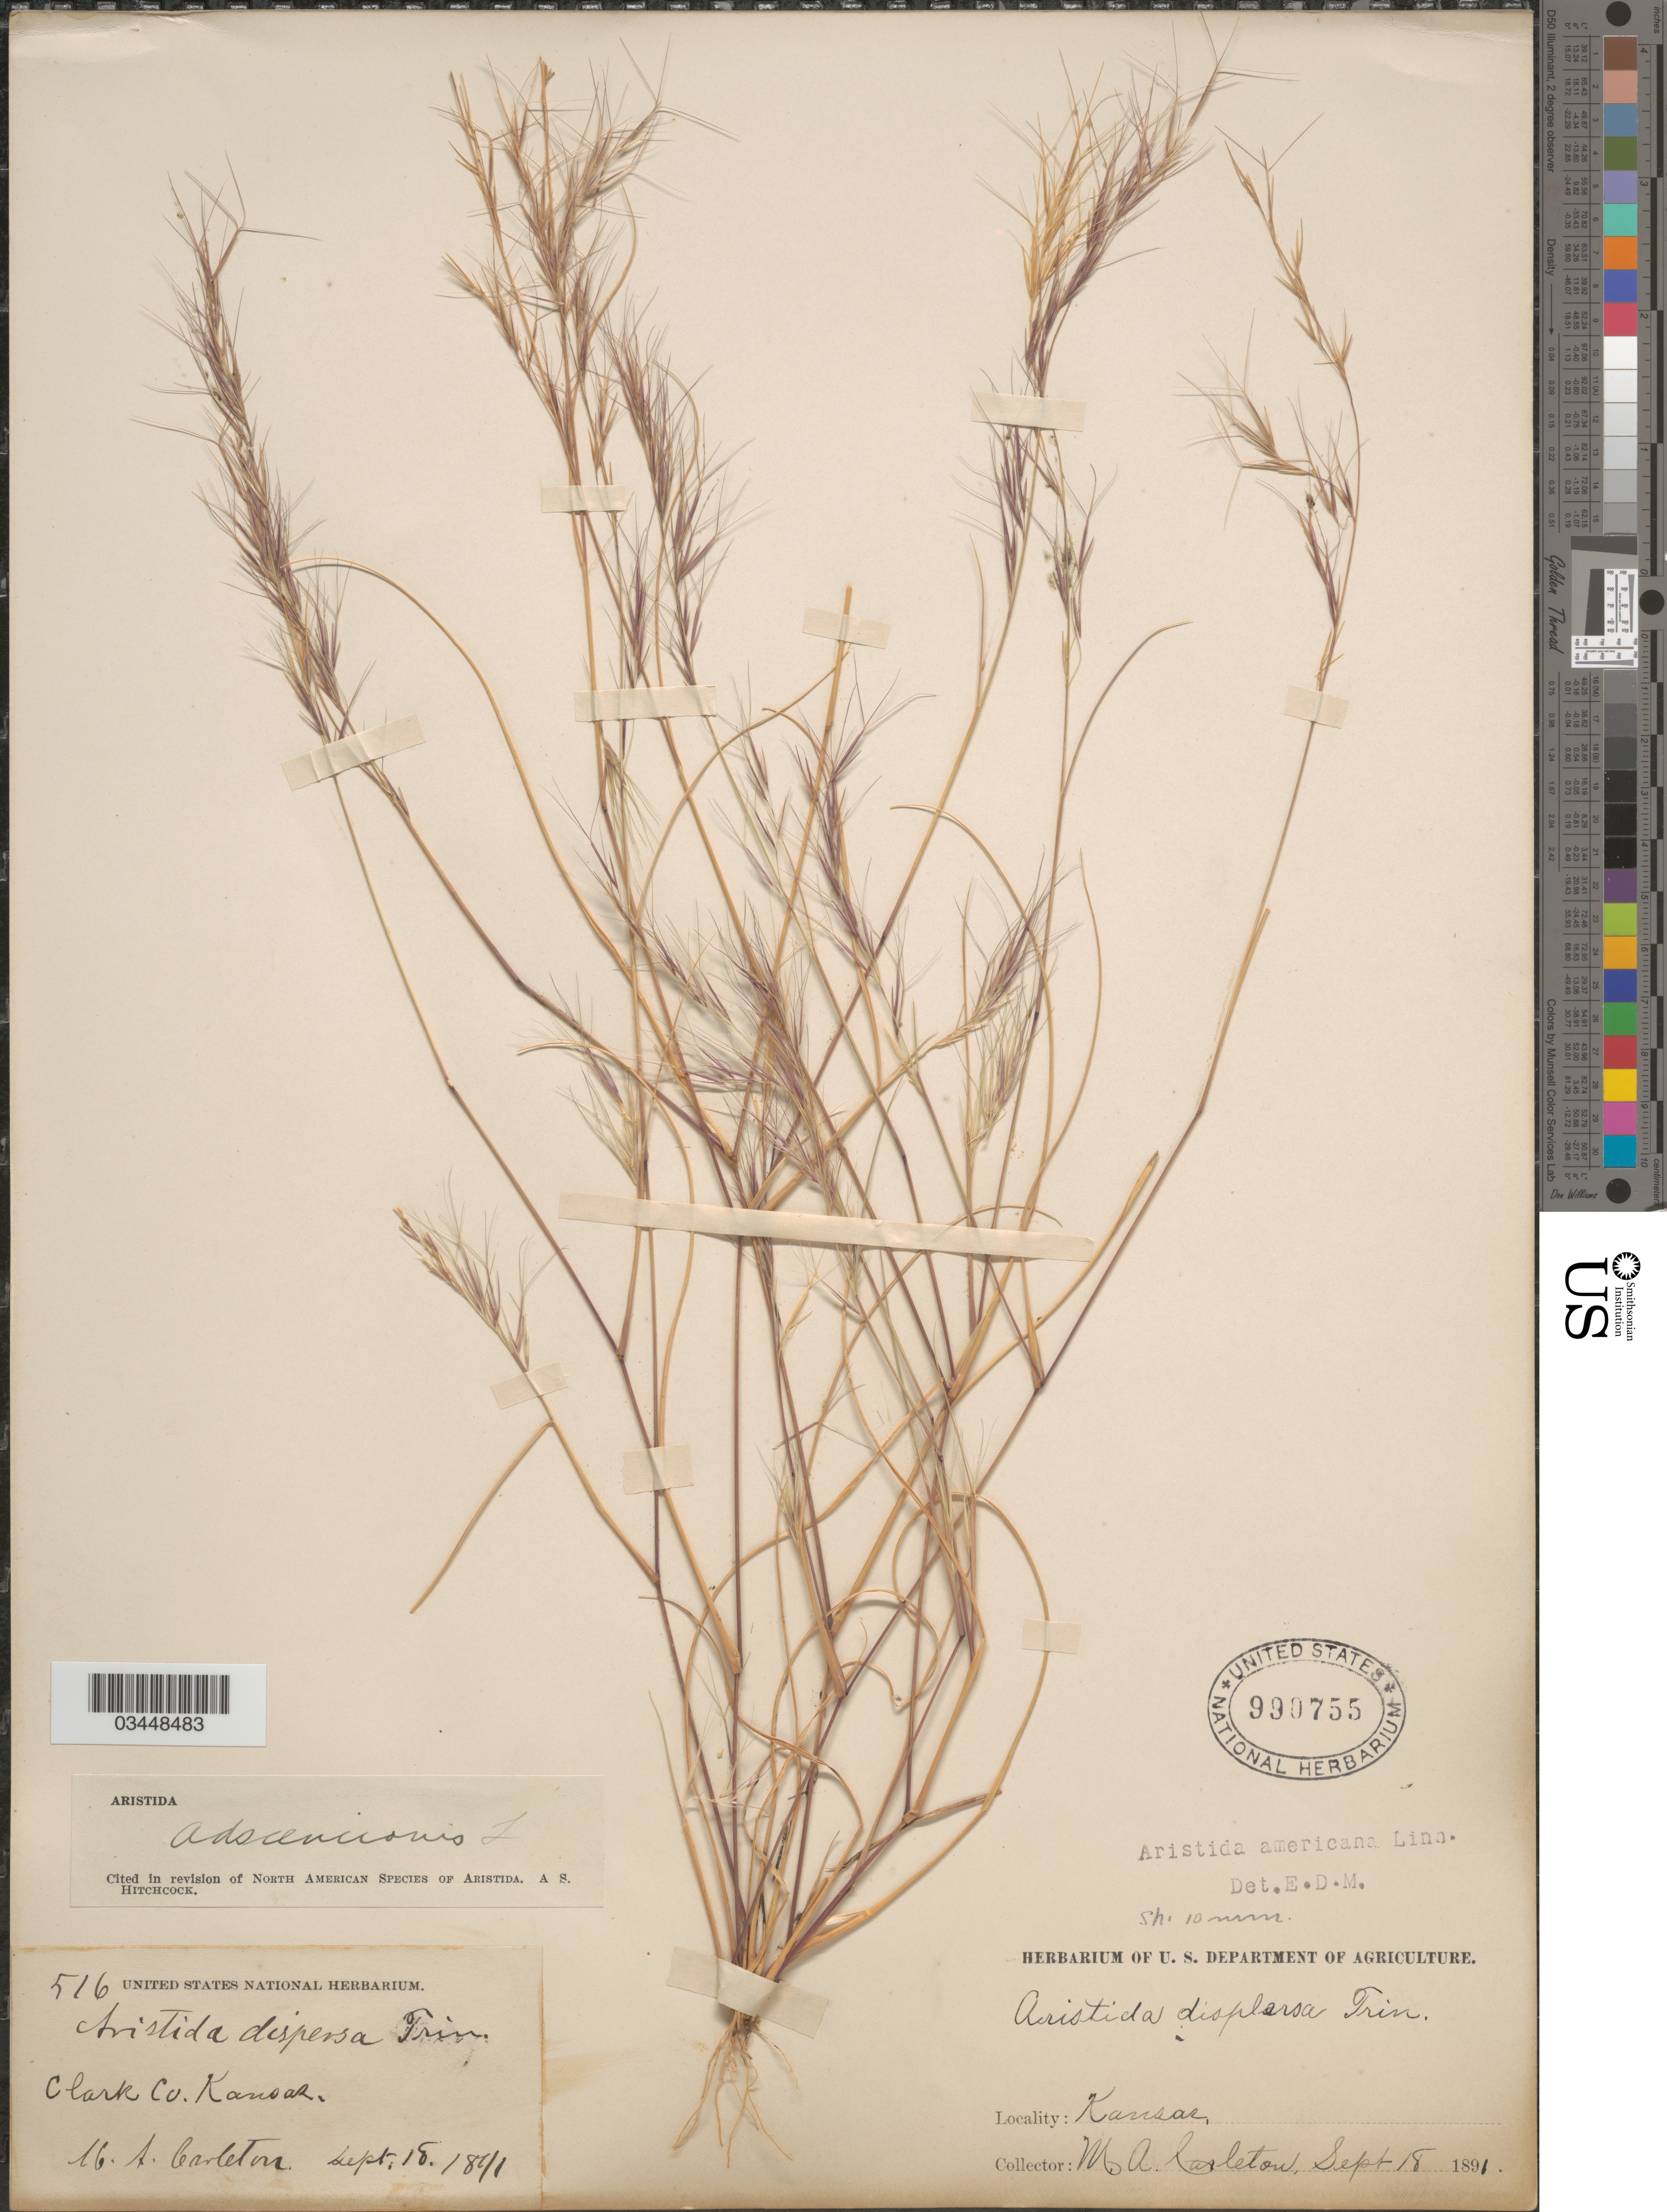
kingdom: Plantae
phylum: Tracheophyta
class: Liliopsida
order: Poales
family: Poaceae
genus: Aristida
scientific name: Aristida adscensionis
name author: L.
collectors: M. A. Carleton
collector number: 516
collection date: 1891-09-18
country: United States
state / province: Kansas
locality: Clark Co.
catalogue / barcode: US 990755